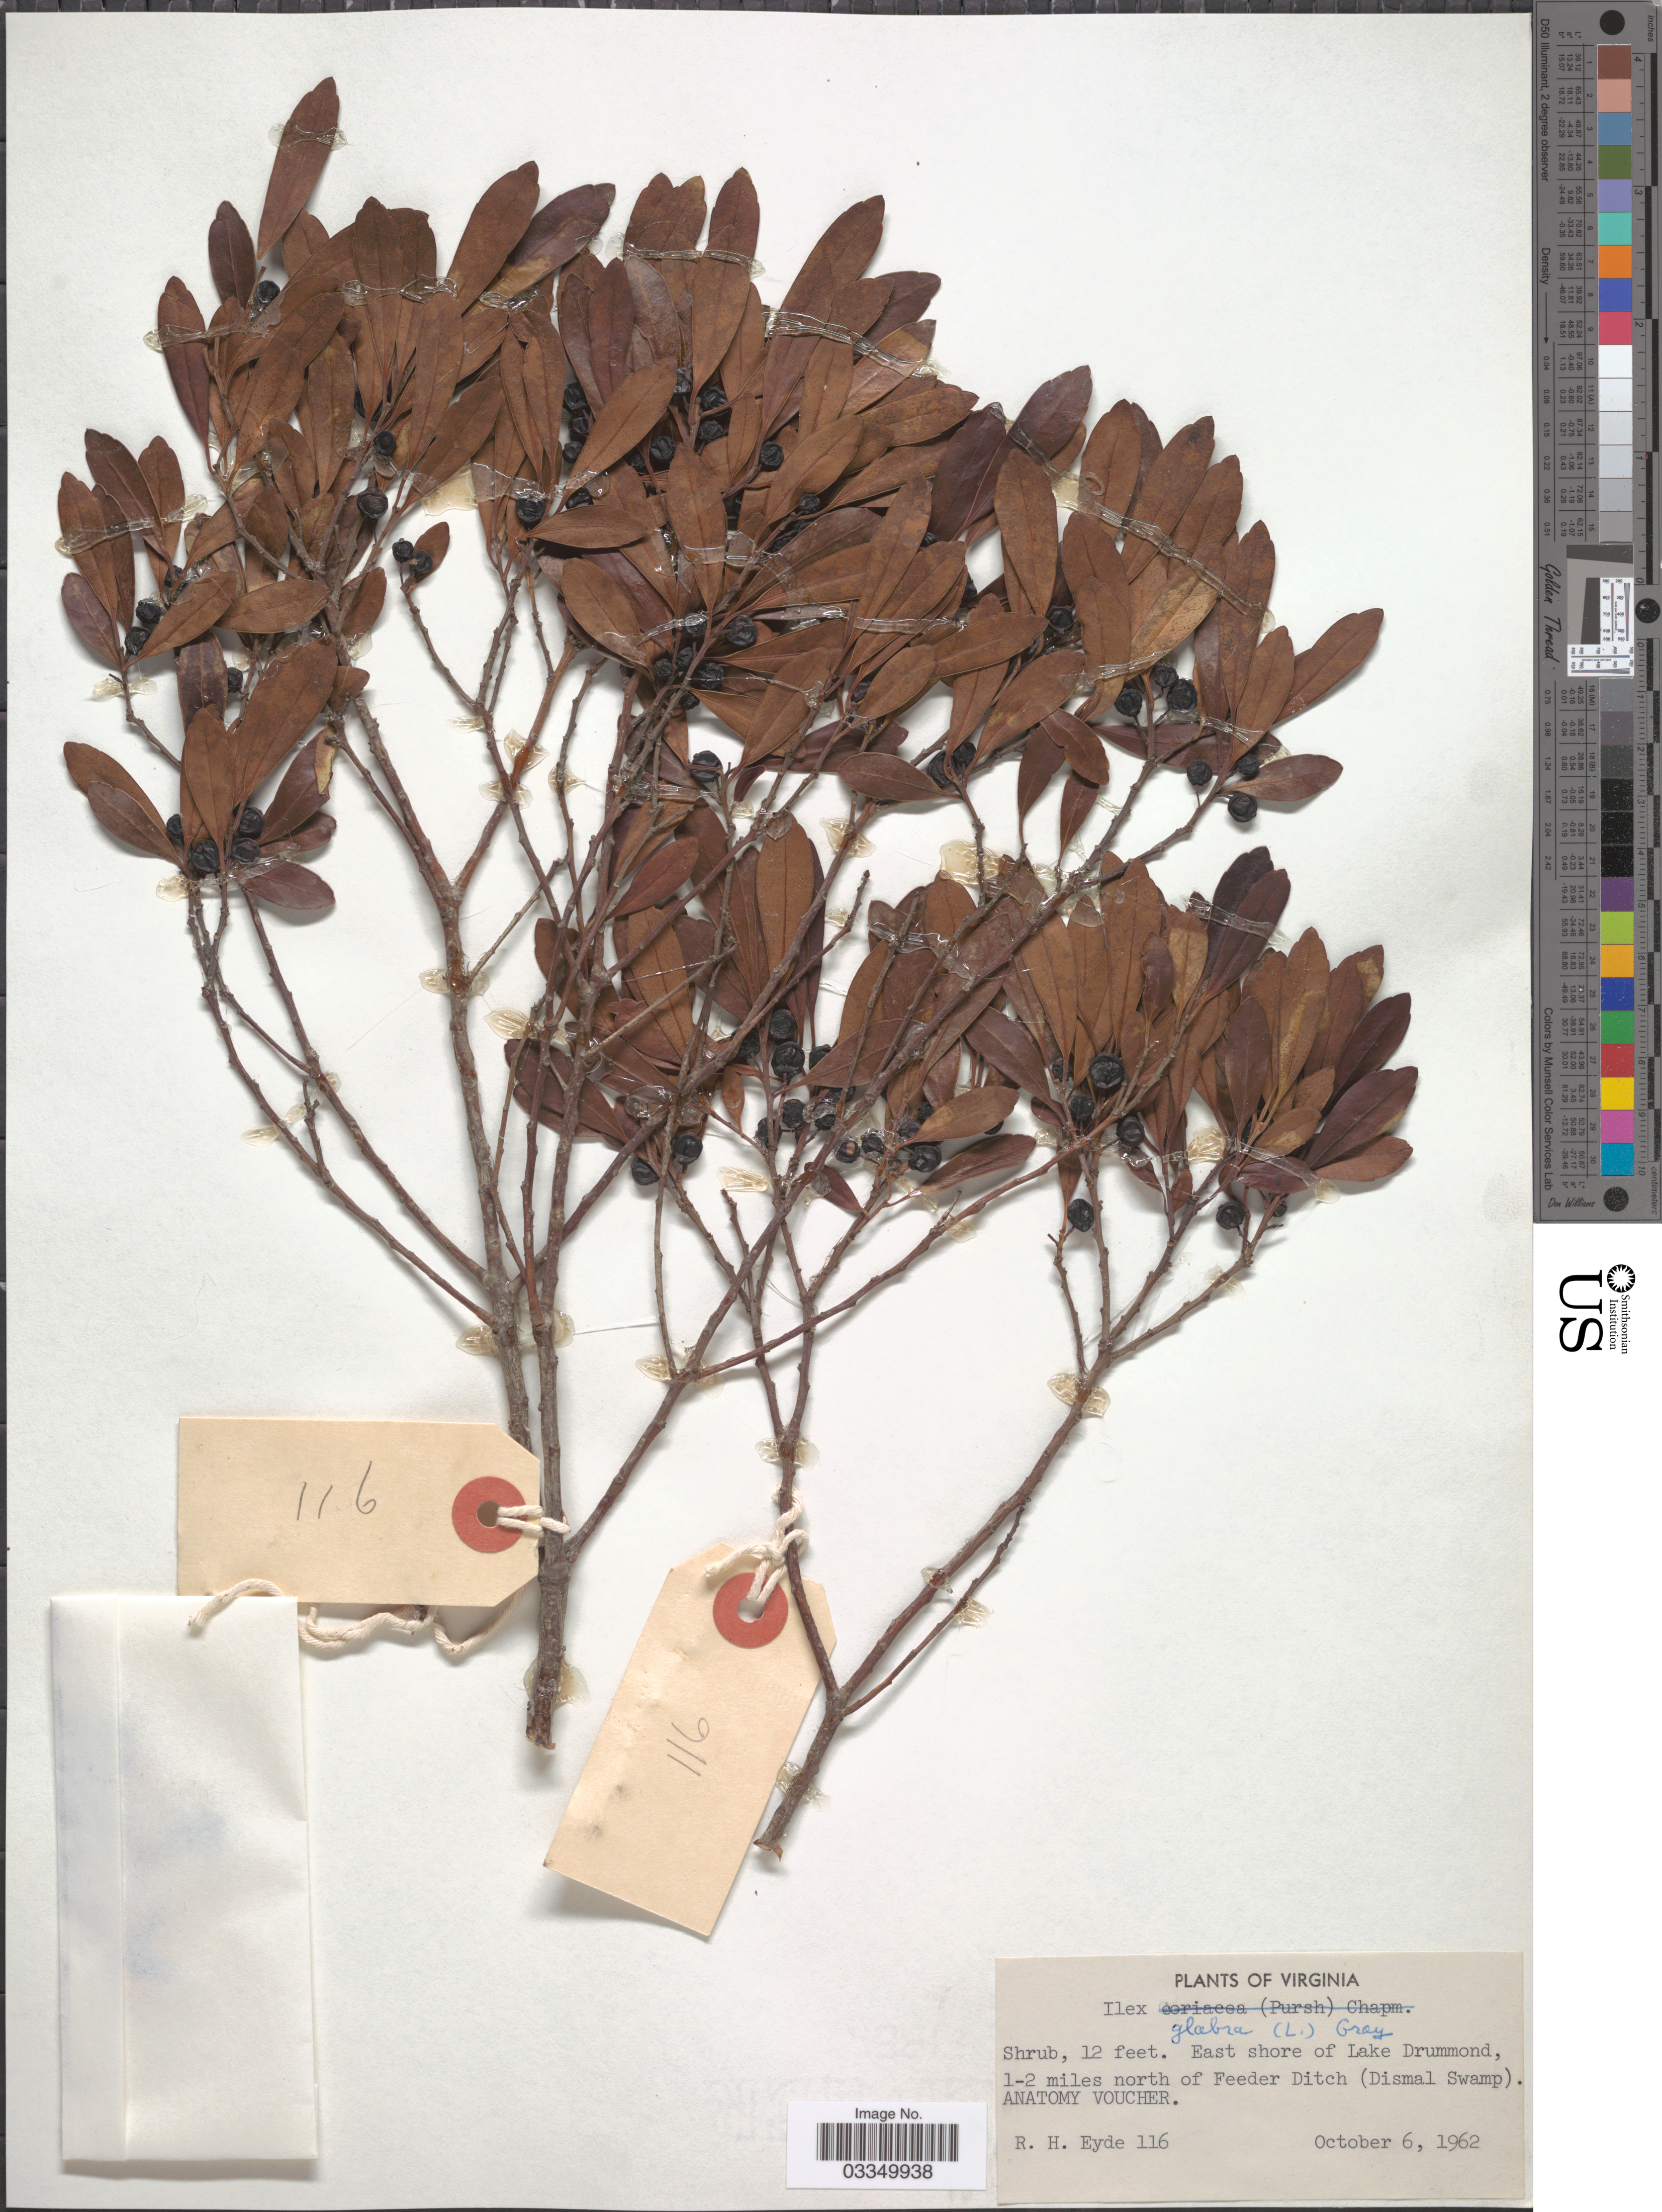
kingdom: Plantae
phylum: Tracheophyta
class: Magnoliopsida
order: Aquifoliales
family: Aquifoliaceae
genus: Ilex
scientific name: Ilex glabra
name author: (L.) A. Gray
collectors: R. H. Eyde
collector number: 116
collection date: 1962-10-06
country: United States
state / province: Virginia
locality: East shore of Lake Drummond, 1-2 miles north of Feeder Ditch (Dismal Swamp).